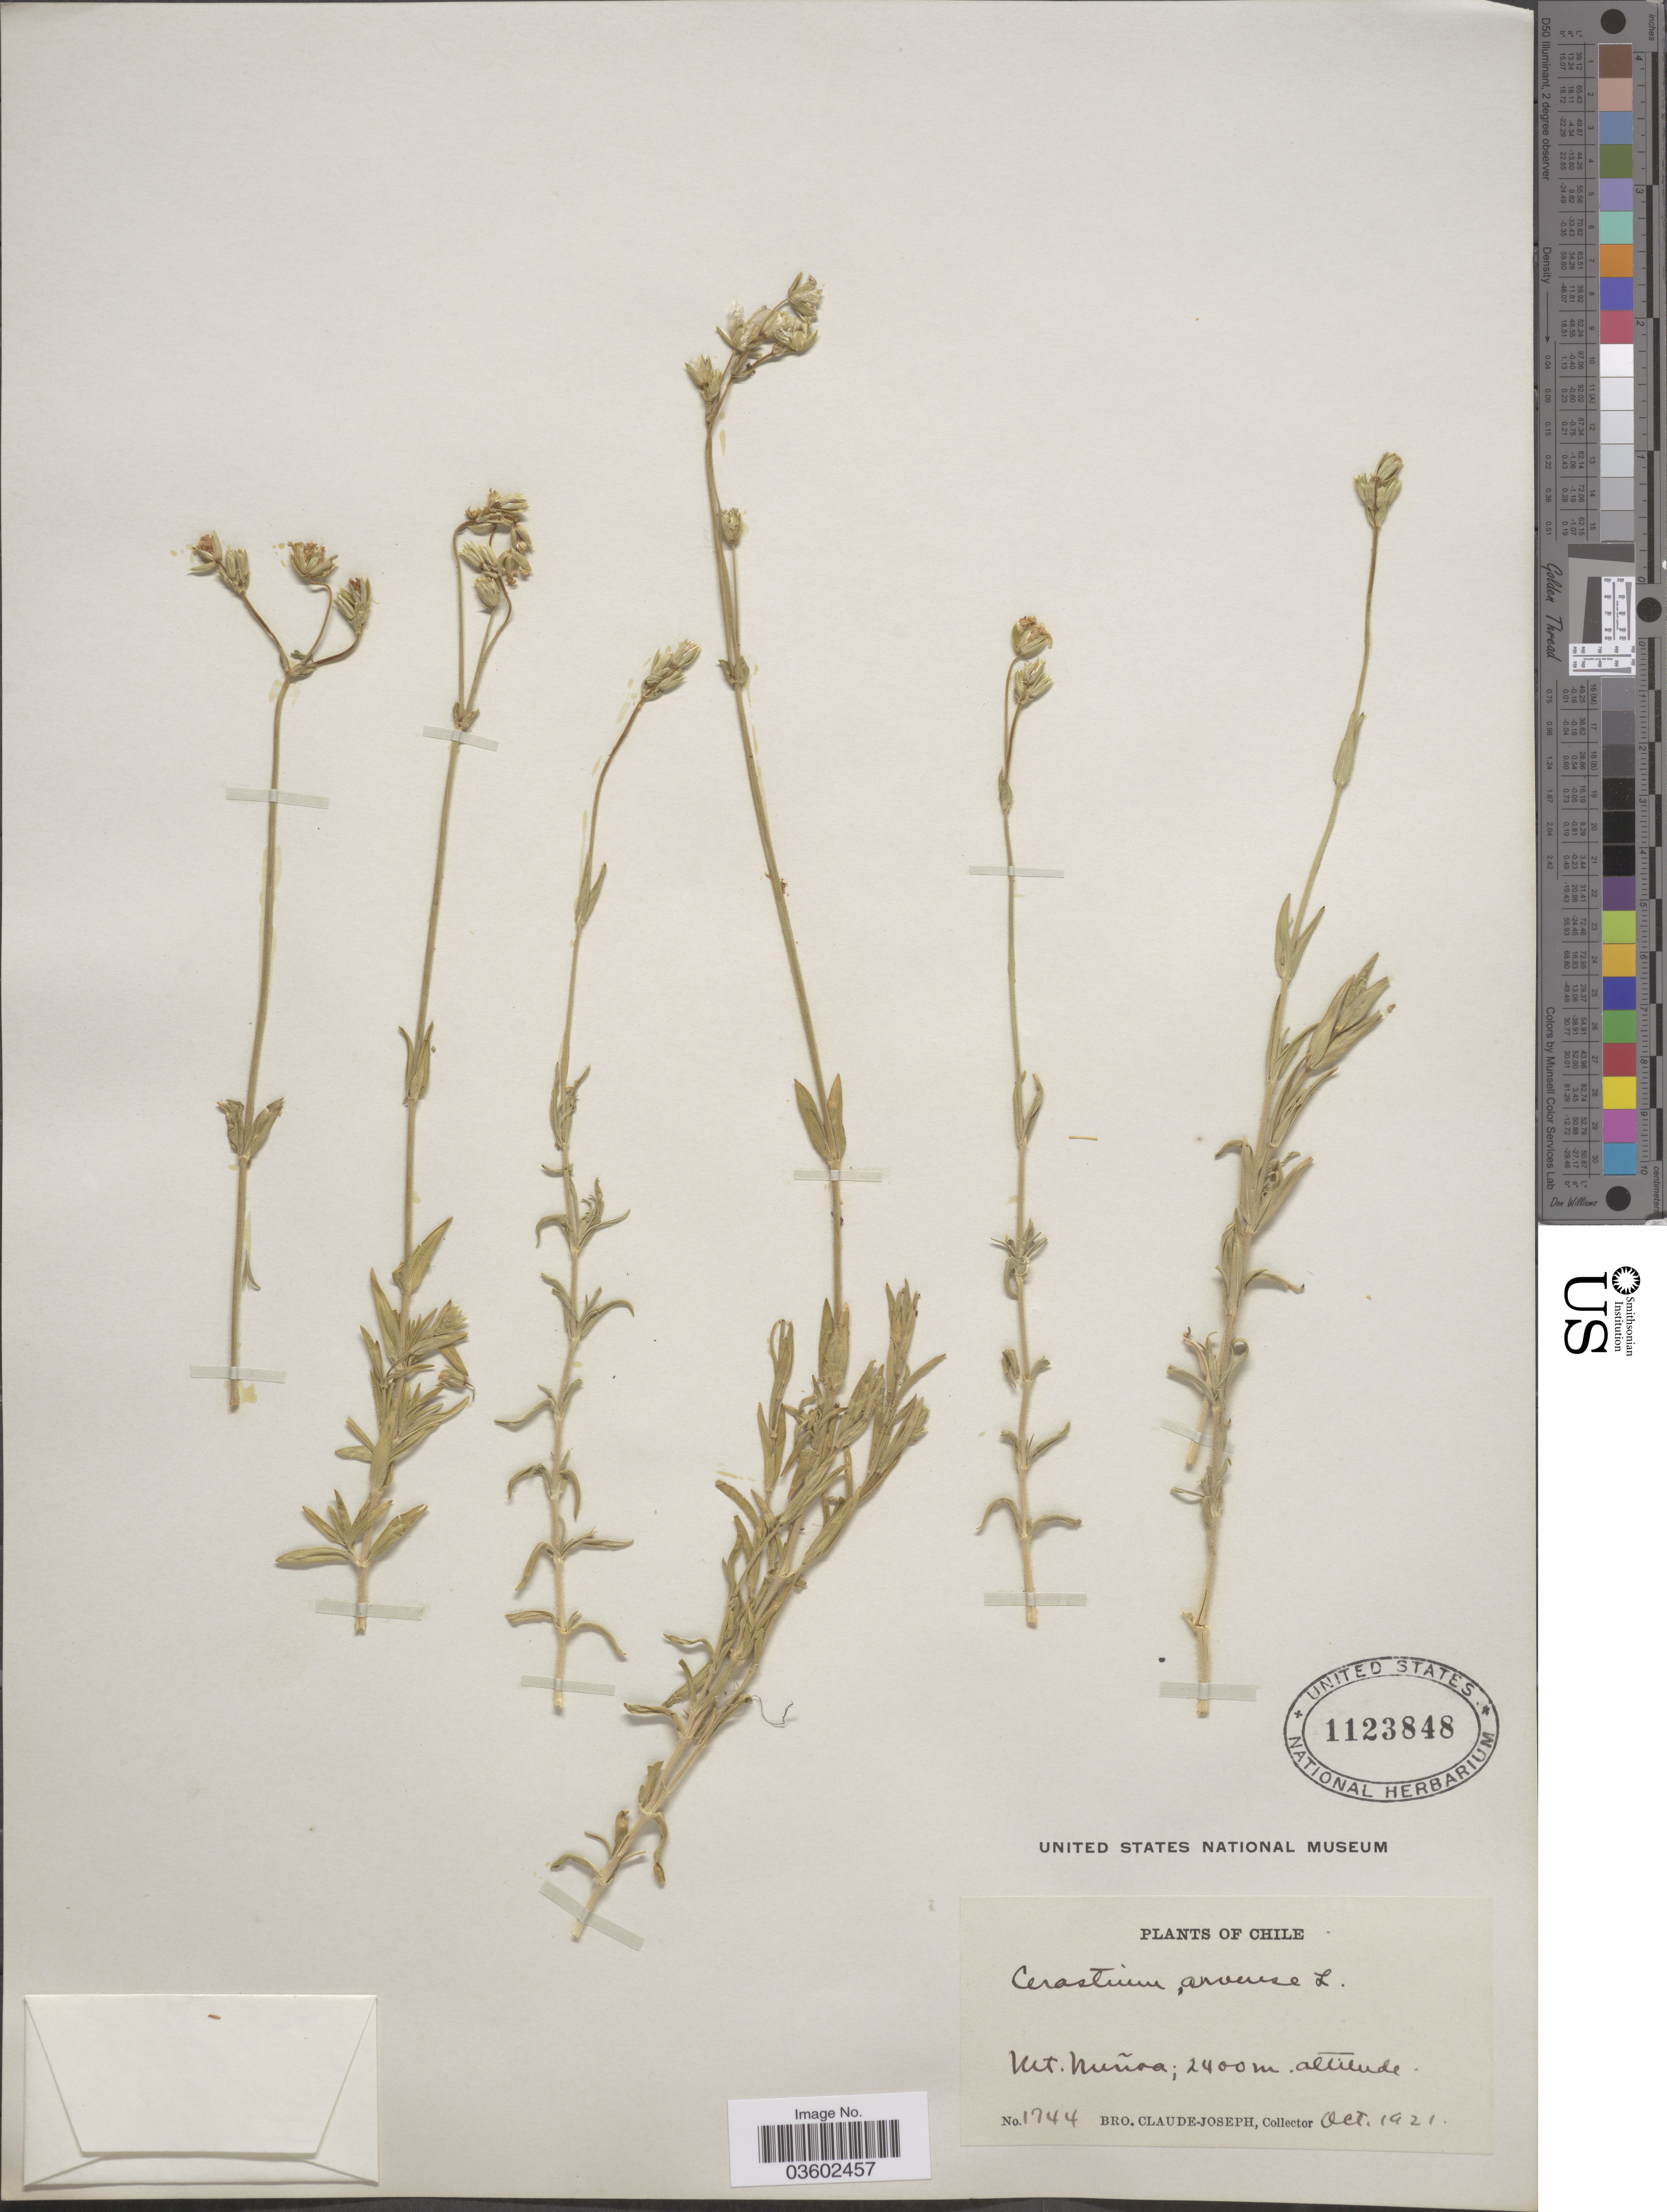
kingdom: Plantae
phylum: Tracheophyta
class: Magnoliopsida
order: Caryophyllales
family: Caryophyllaceae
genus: Cerastium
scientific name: Cerastium arvense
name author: L.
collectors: Bro. Claude-Joseph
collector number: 1744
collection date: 1921-10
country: Chile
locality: Mt. Nuñoa.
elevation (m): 2400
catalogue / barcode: US 1123848